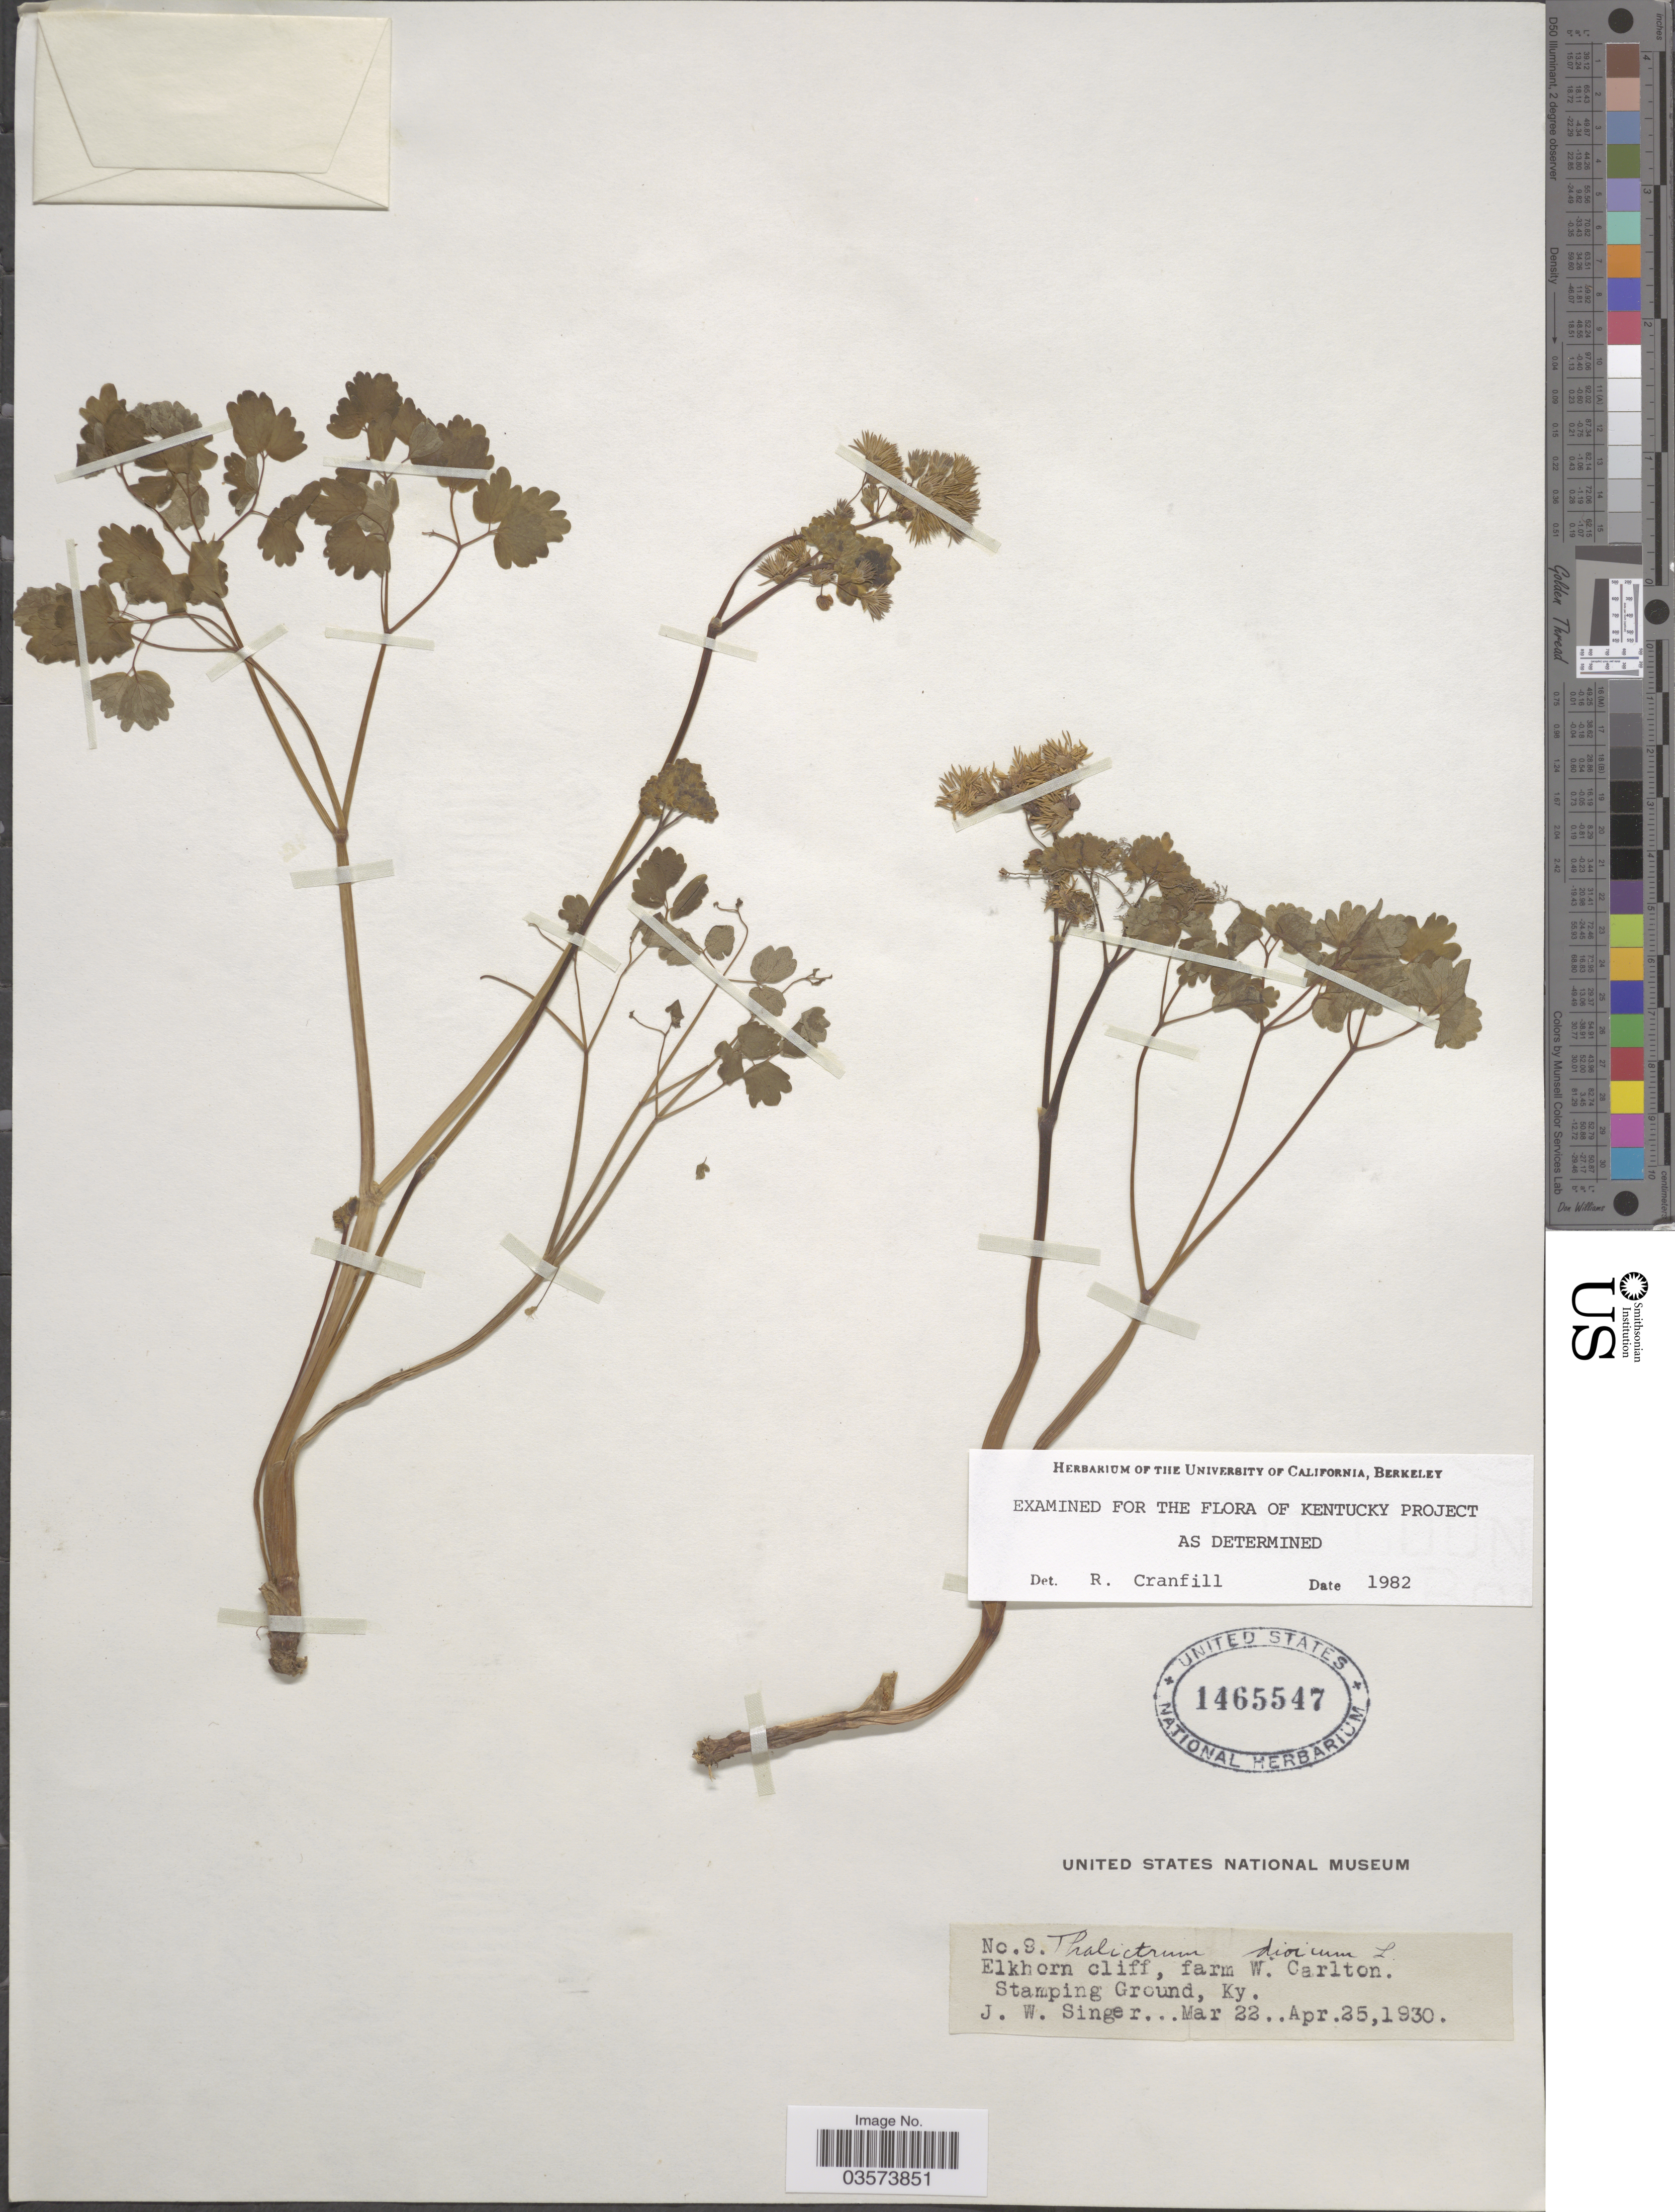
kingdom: Plantae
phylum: Tracheophyta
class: Magnoliopsida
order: Ranunculales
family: Ranunculaceae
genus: Thalictrum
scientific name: Thalictrum dioicum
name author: L.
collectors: J. EW. Singer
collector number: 8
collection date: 1930-03-22/1930-04-25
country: United States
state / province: Kentucky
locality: Elkhorn cliff, farm W. Carlton. Stamping Ground.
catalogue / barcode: US 1465547